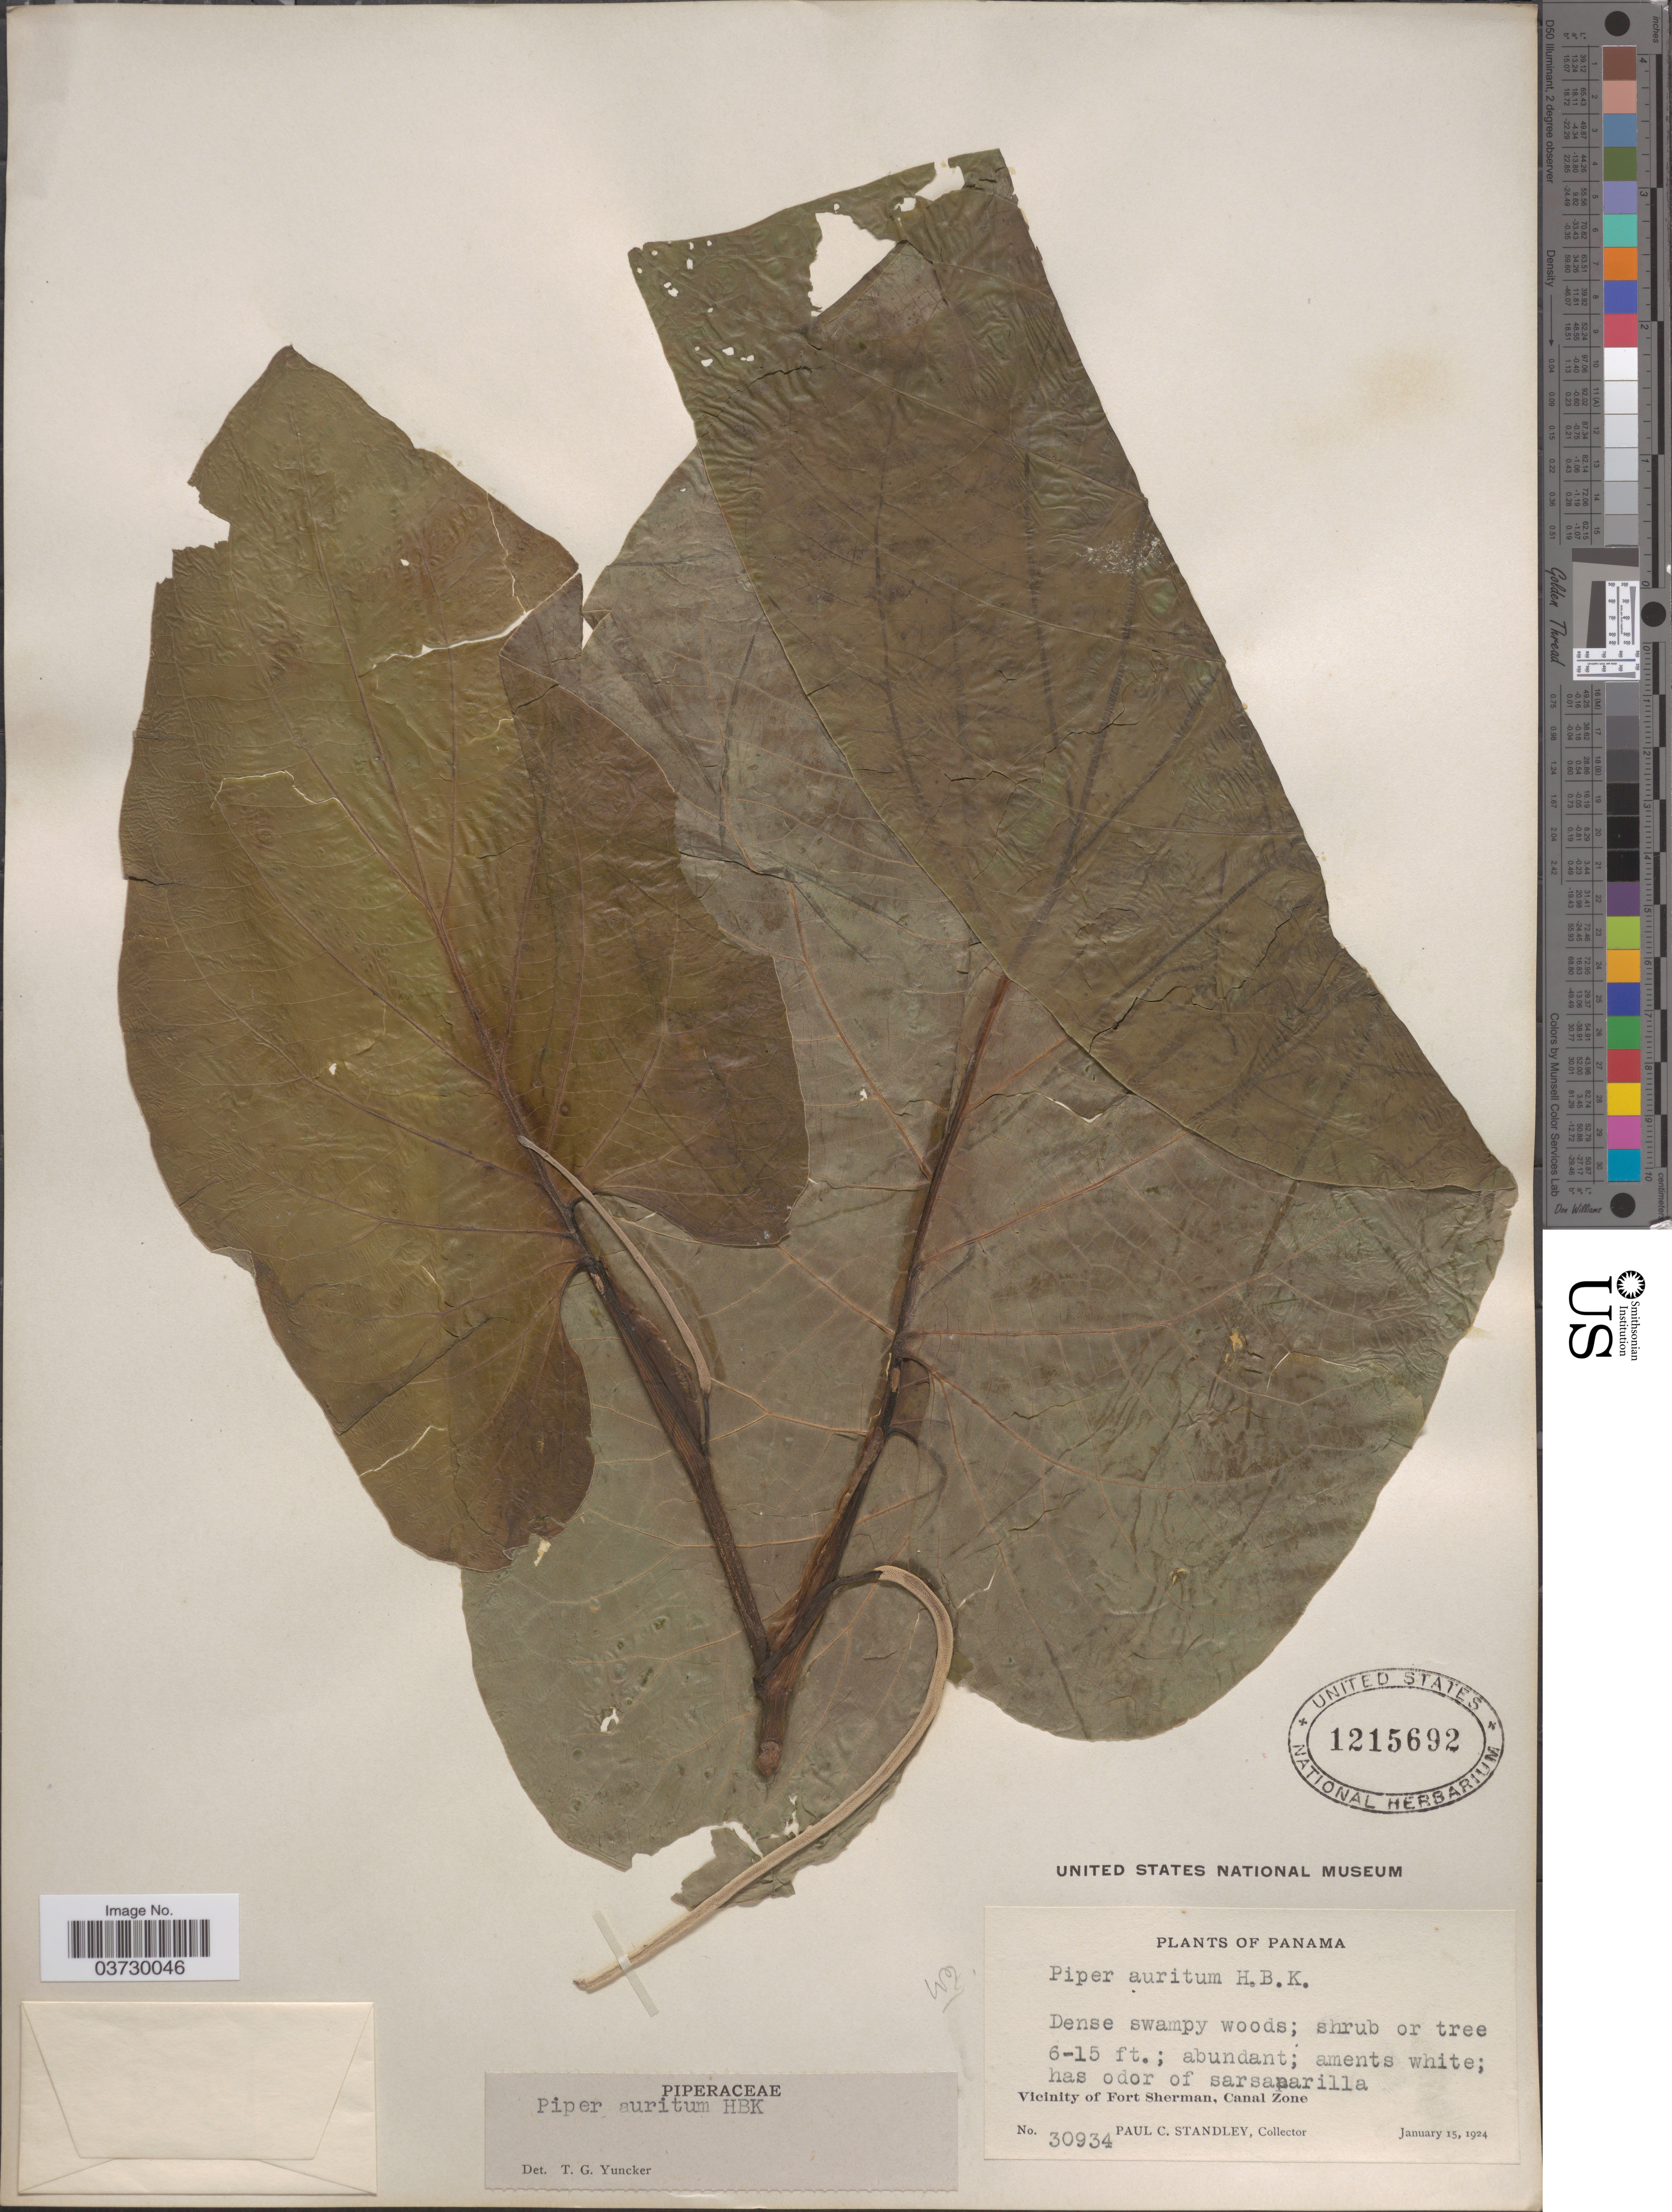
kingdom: Plantae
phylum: Tracheophyta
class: Magnoliopsida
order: Piperales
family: Piperaceae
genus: Piper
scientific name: Piper auritum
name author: Kunth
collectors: P. C. Standley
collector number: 30934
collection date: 1924-01-15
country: Panama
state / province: Colón / Panamá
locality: Vicinity of Fort Sherman, Canal Zone.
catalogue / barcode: US 1215692